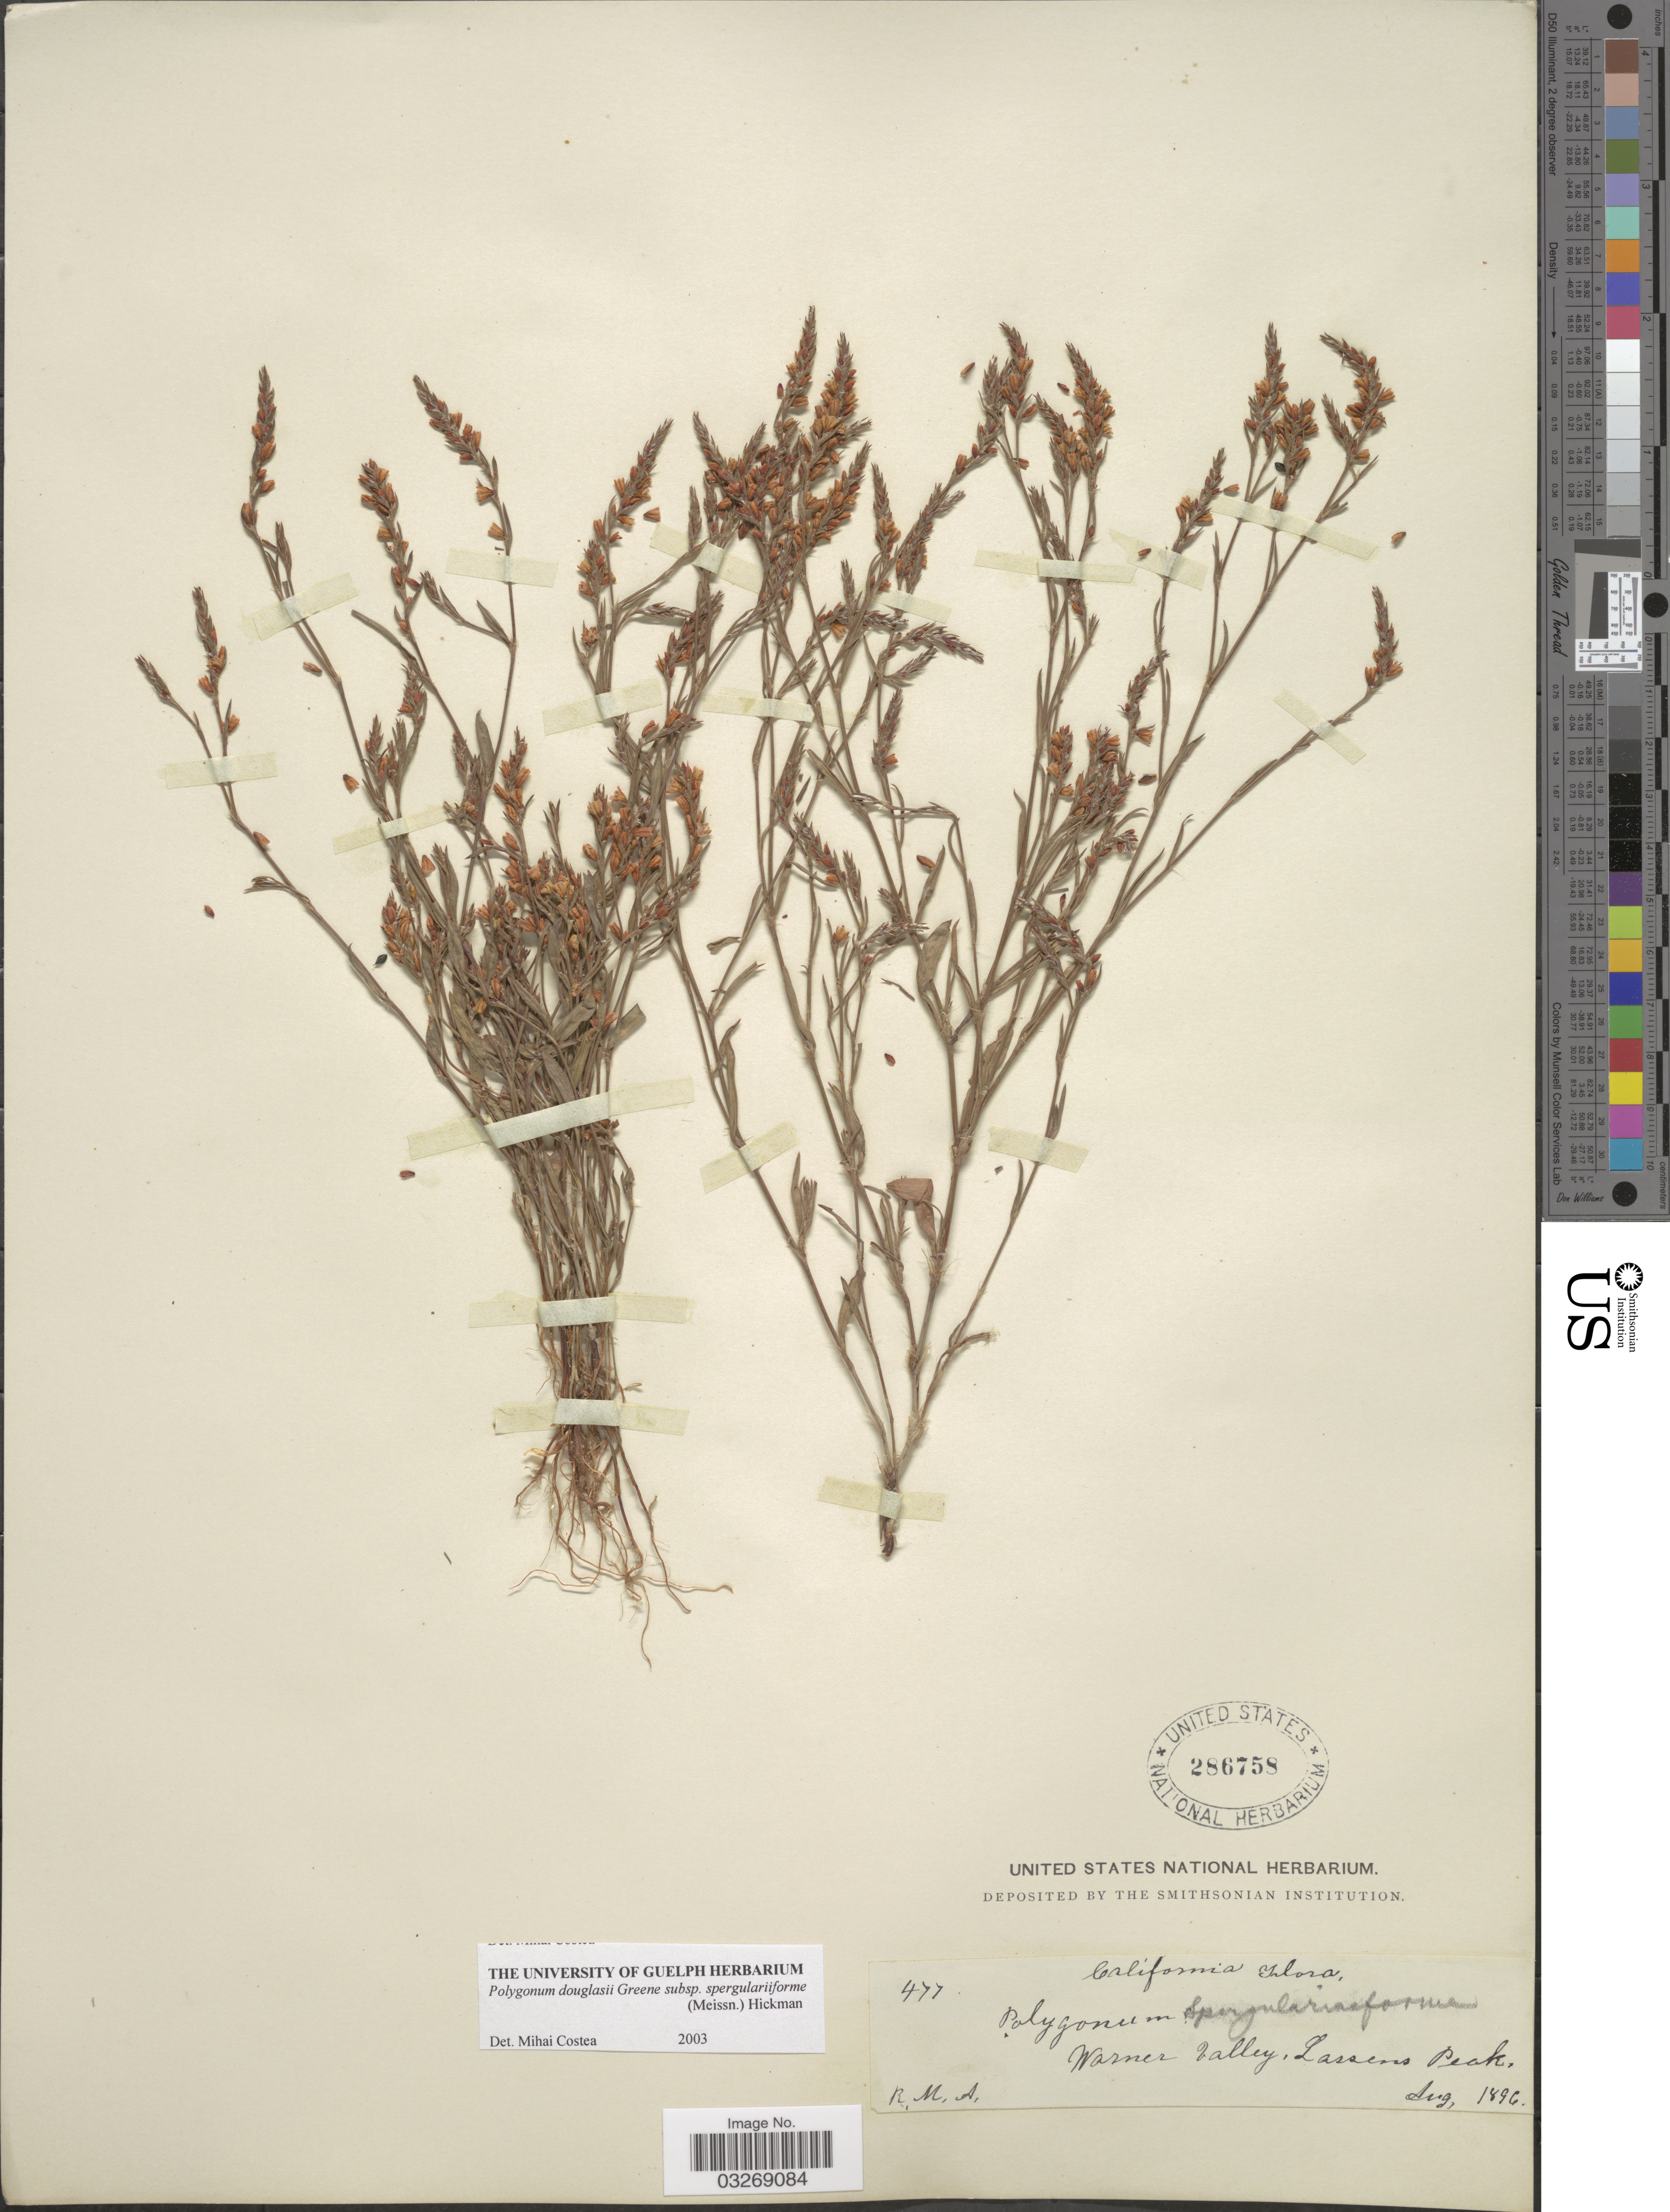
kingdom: Plantae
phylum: Tracheophyta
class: Magnoliopsida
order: Caryophyllales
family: Polygonaceae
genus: Polygonum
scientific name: Polygonum douglasii subsp. spergulariiforme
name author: (Meisn. ex Small) Hickman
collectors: R. M. A.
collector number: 477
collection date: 1896-08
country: United States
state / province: California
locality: Warner Valley, Lassens Peak.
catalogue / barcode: US 286758